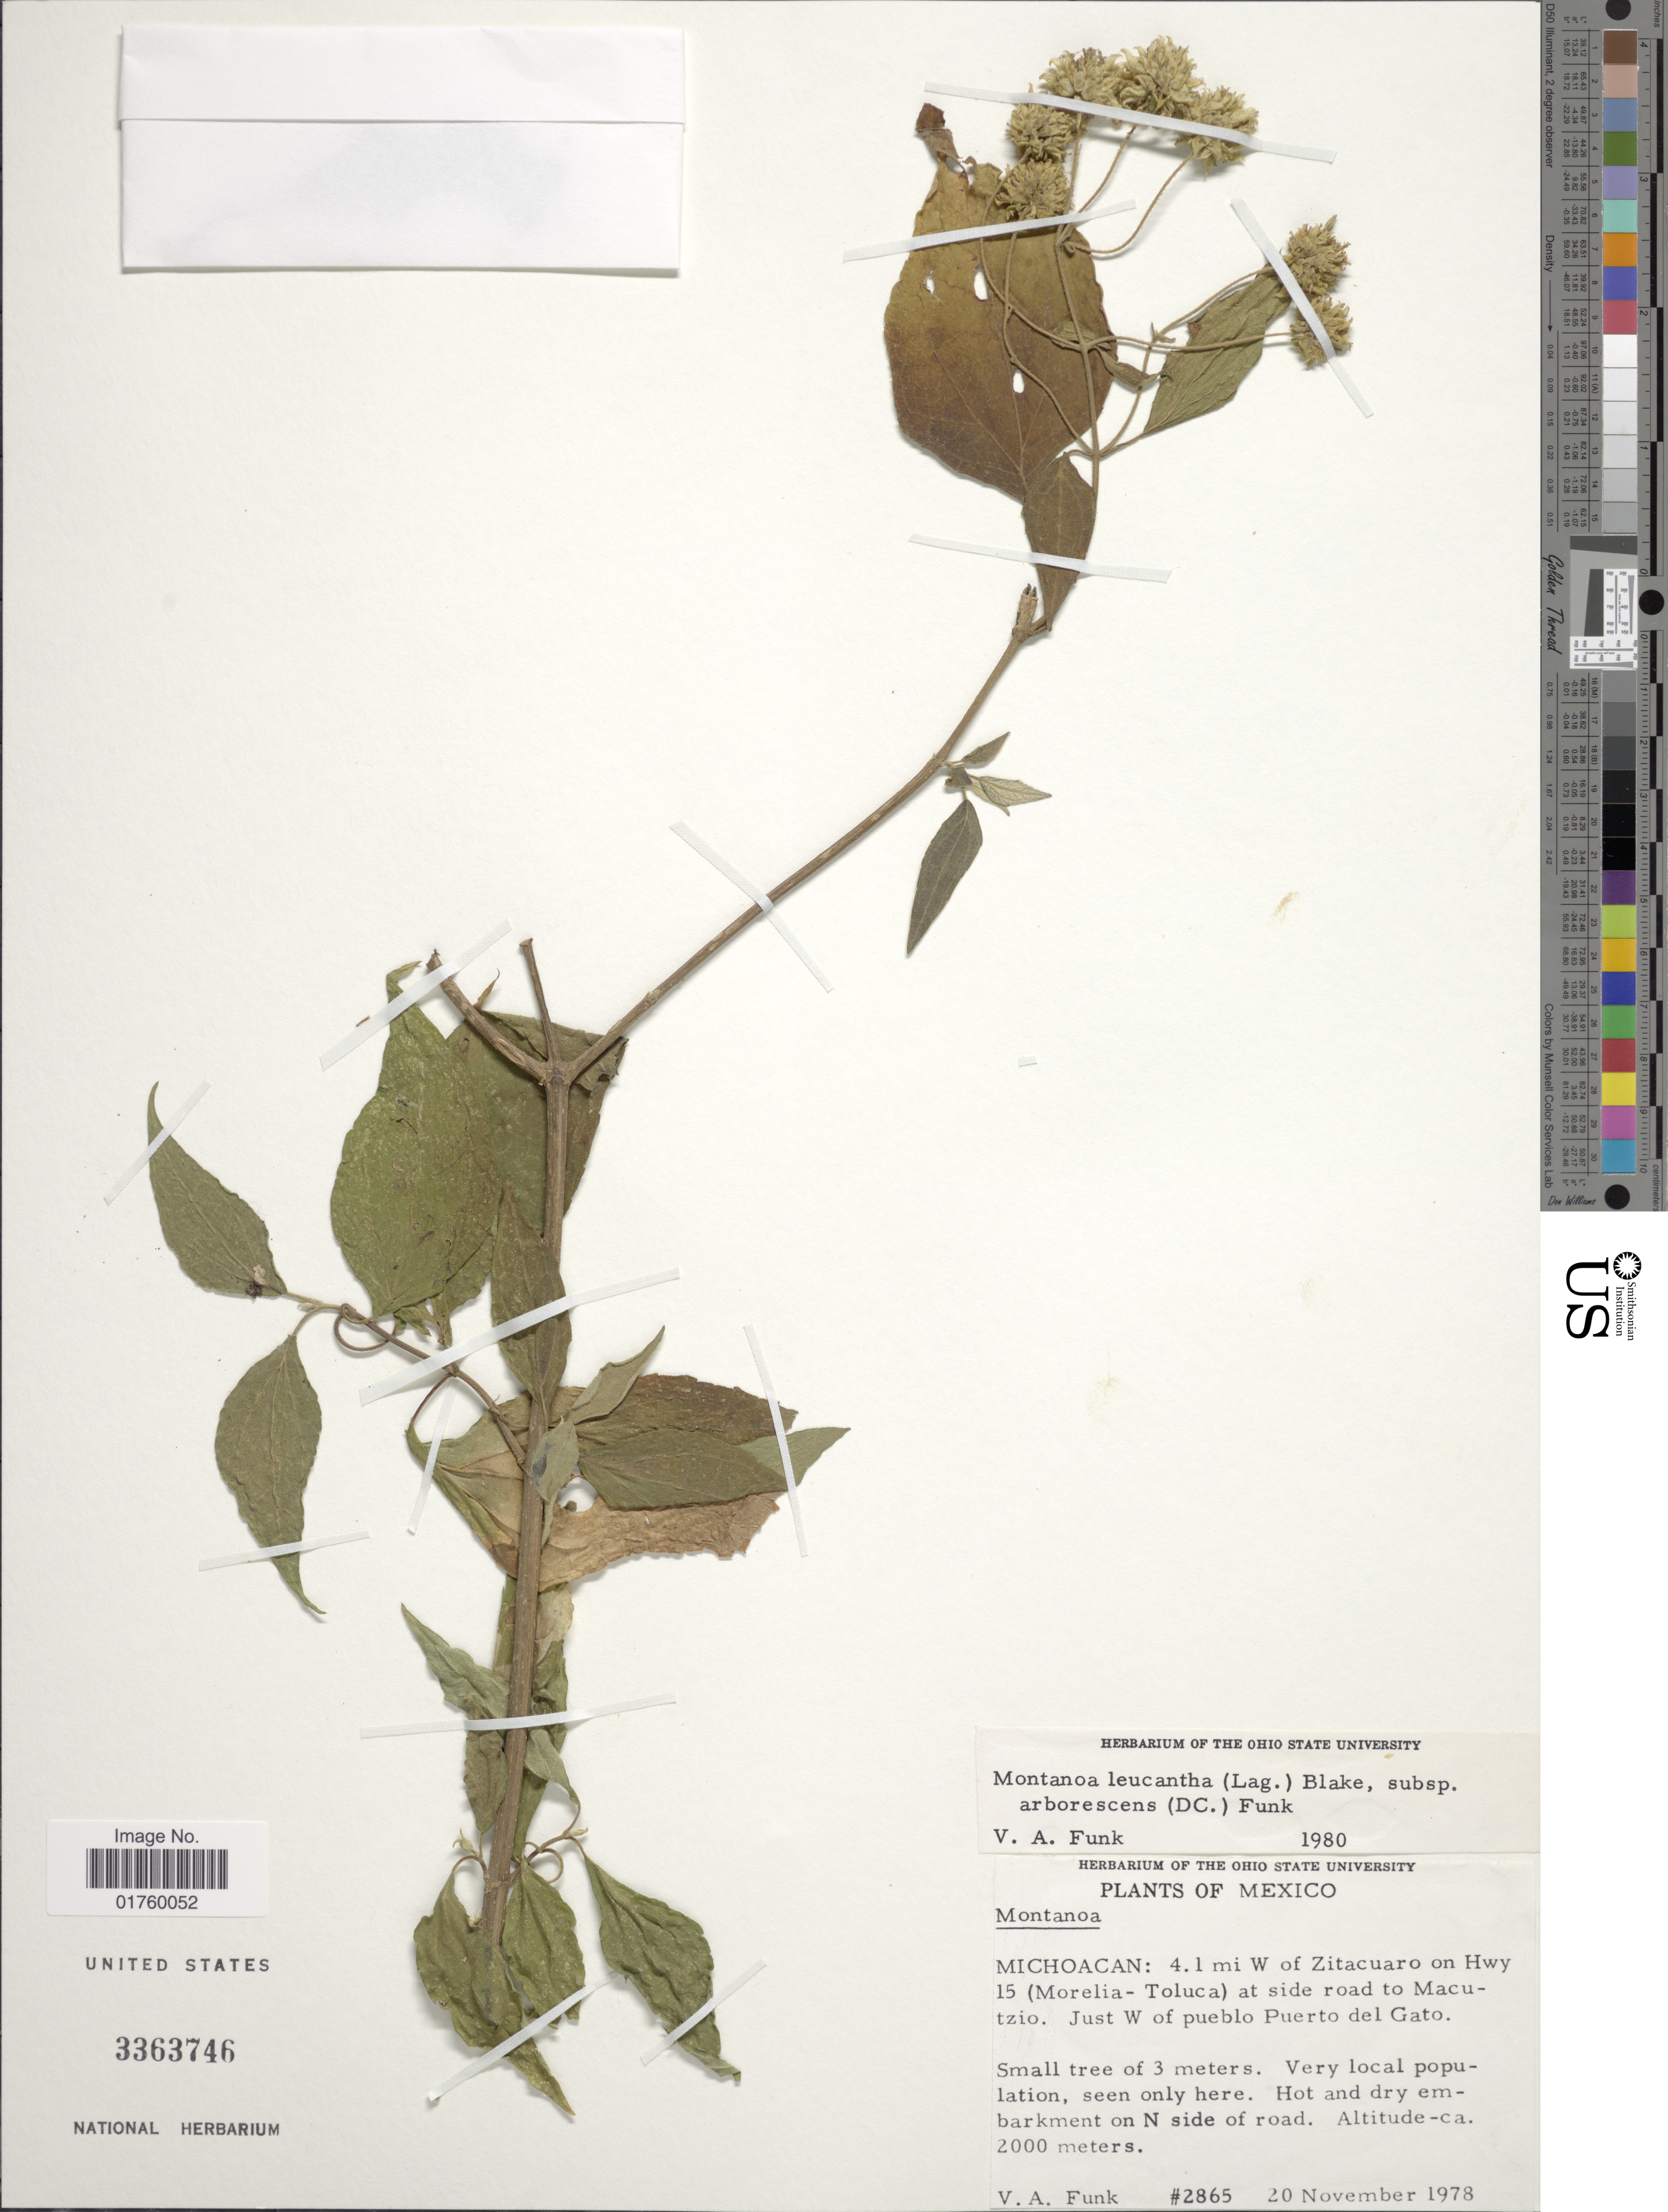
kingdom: Plantae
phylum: Tracheophyta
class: Magnoliopsida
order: Asterales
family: Asteraceae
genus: Montanoa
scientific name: Montanoa leucantha subsp. arborescens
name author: (DC.) V.A. Funk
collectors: V. Funk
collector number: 2865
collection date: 1978-11-20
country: Mexico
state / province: Michoacán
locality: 4.1 mi W of Zitacuaro on Hwy 15 (Morelia-Toluca) at side road to Macutzio, just W of pueblo Puerto del Gato.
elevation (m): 2000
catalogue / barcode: US 3363746